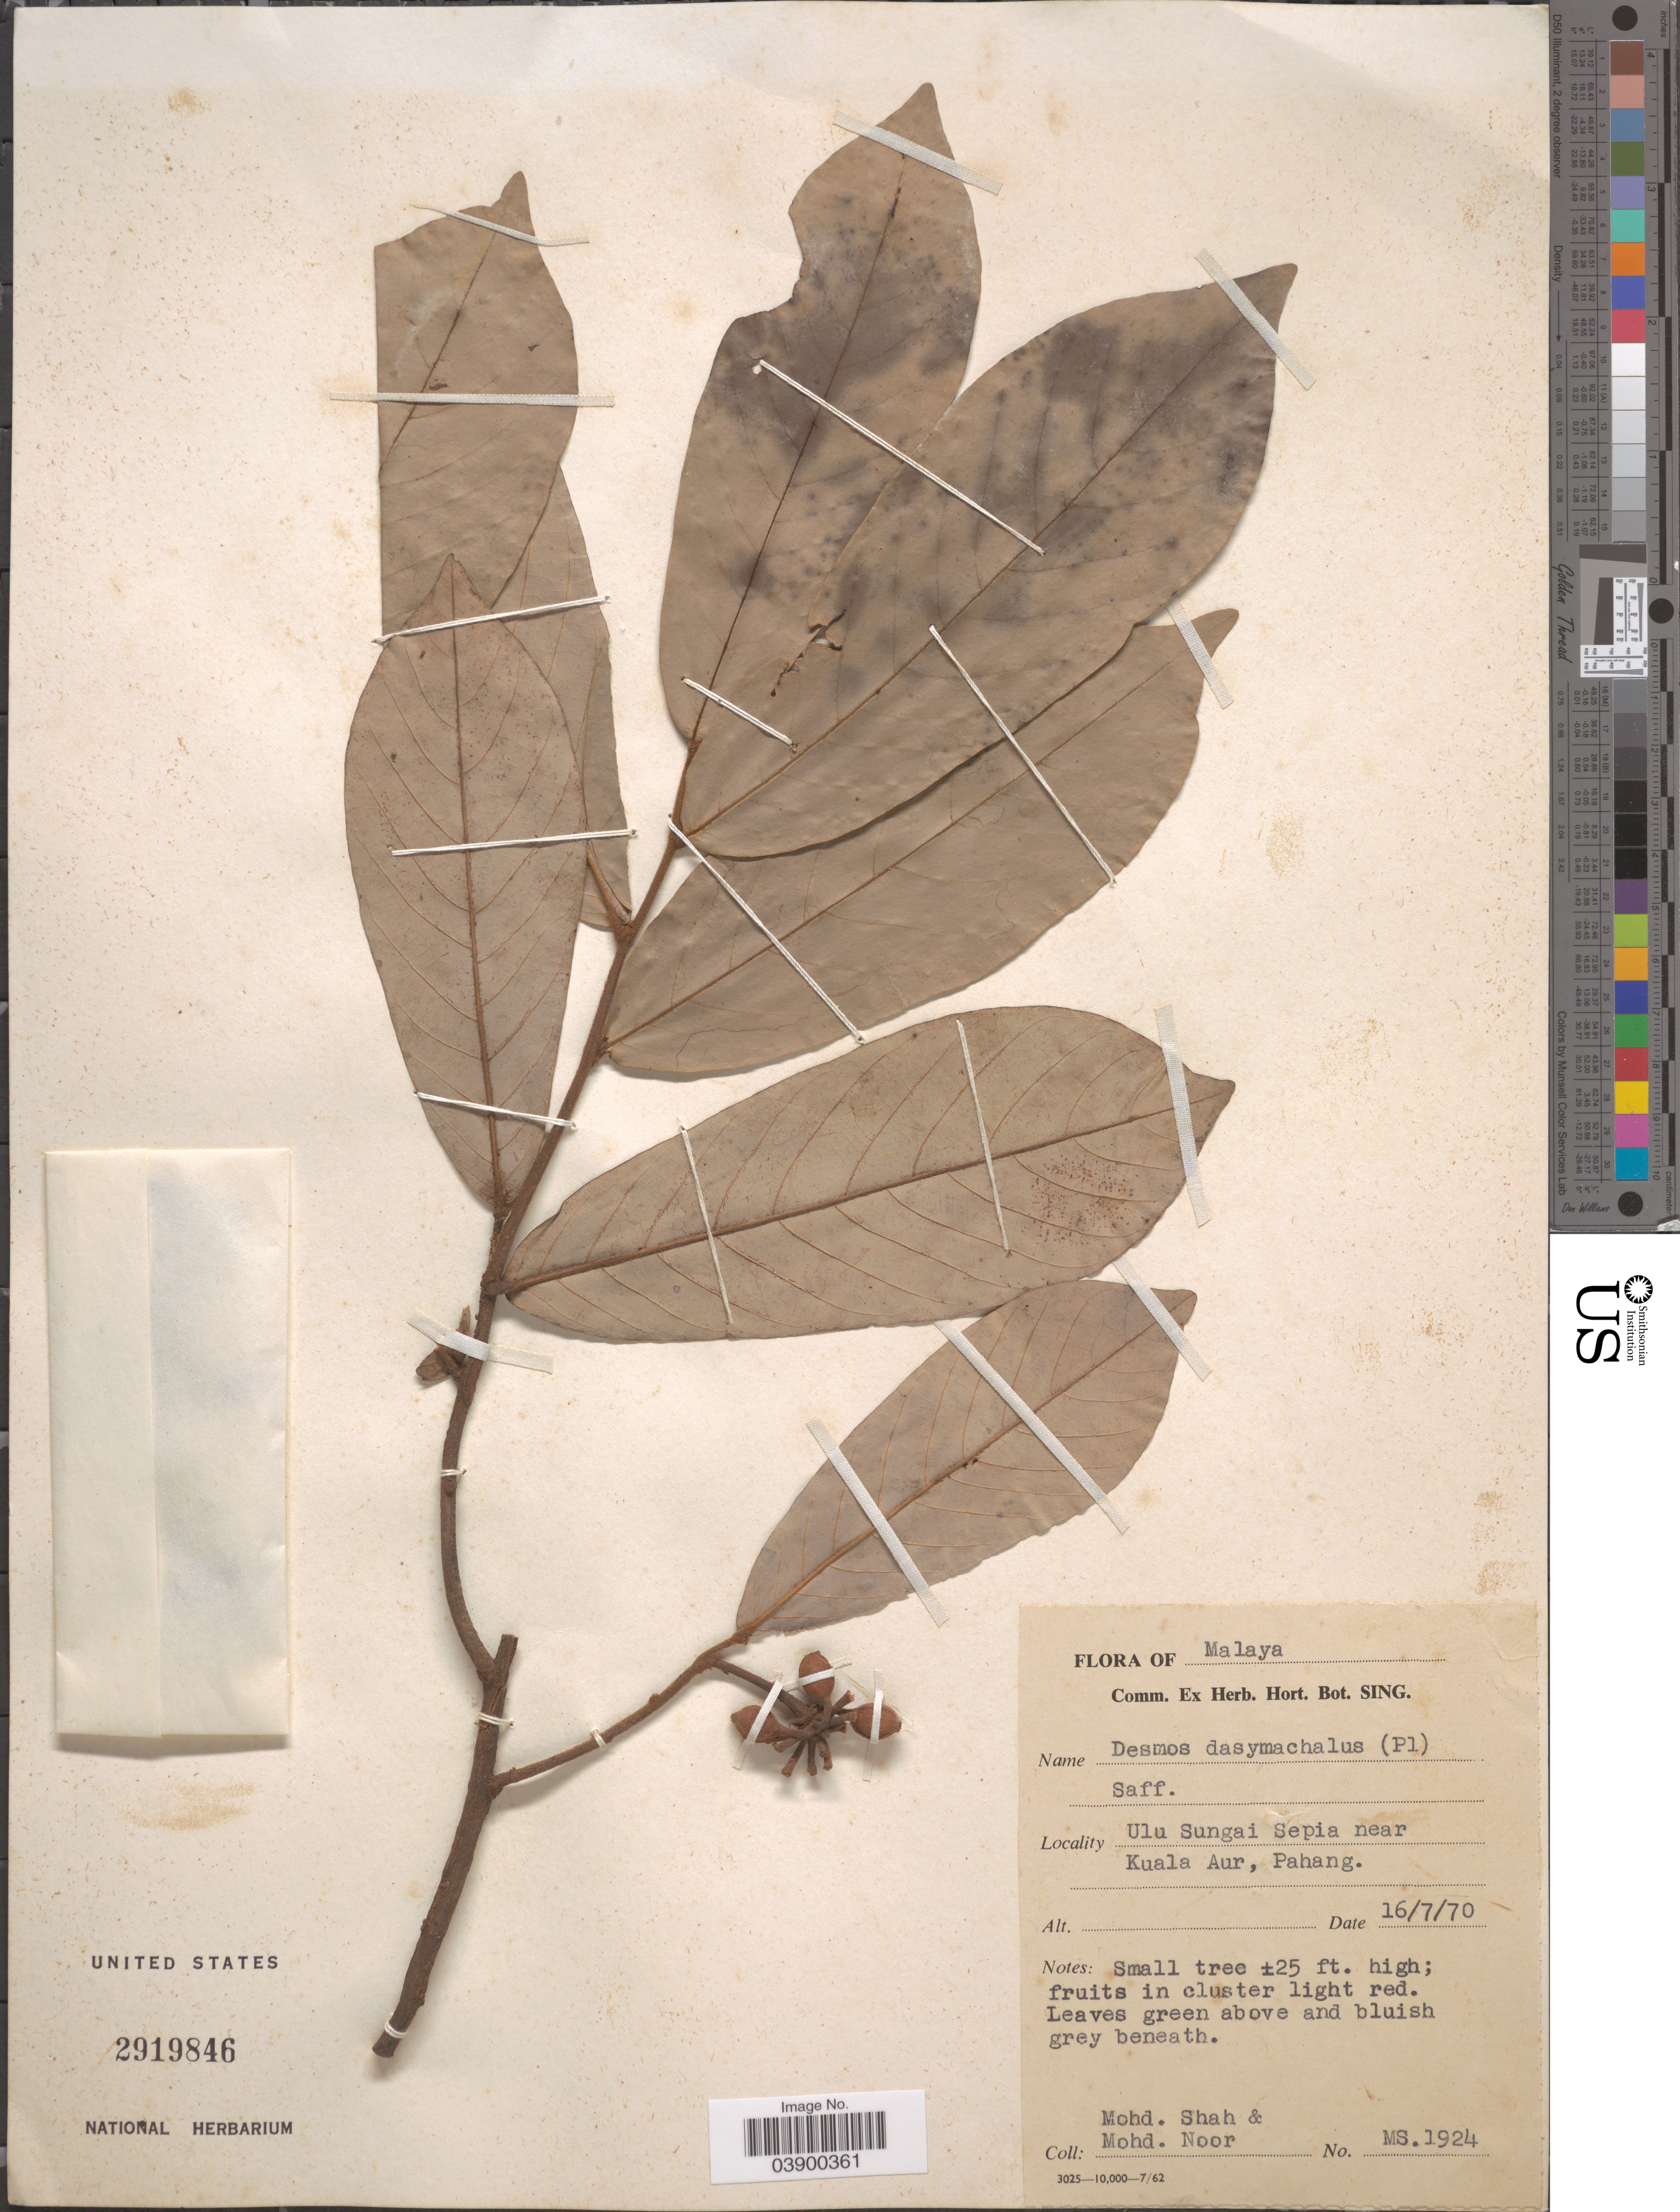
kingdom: Plantae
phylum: Tracheophyta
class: Magnoliopsida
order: Magnoliales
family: Annonaceae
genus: Desmos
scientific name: Desmos dasymaschalus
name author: (Blume) Saff.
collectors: M. Shah & M. Noor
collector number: MS1924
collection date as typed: Transcribed d/m/y: 16/7/70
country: Malaysia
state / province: Pahang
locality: Ulu Sungai Sepia near Kuala Aur.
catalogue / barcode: US 2919846